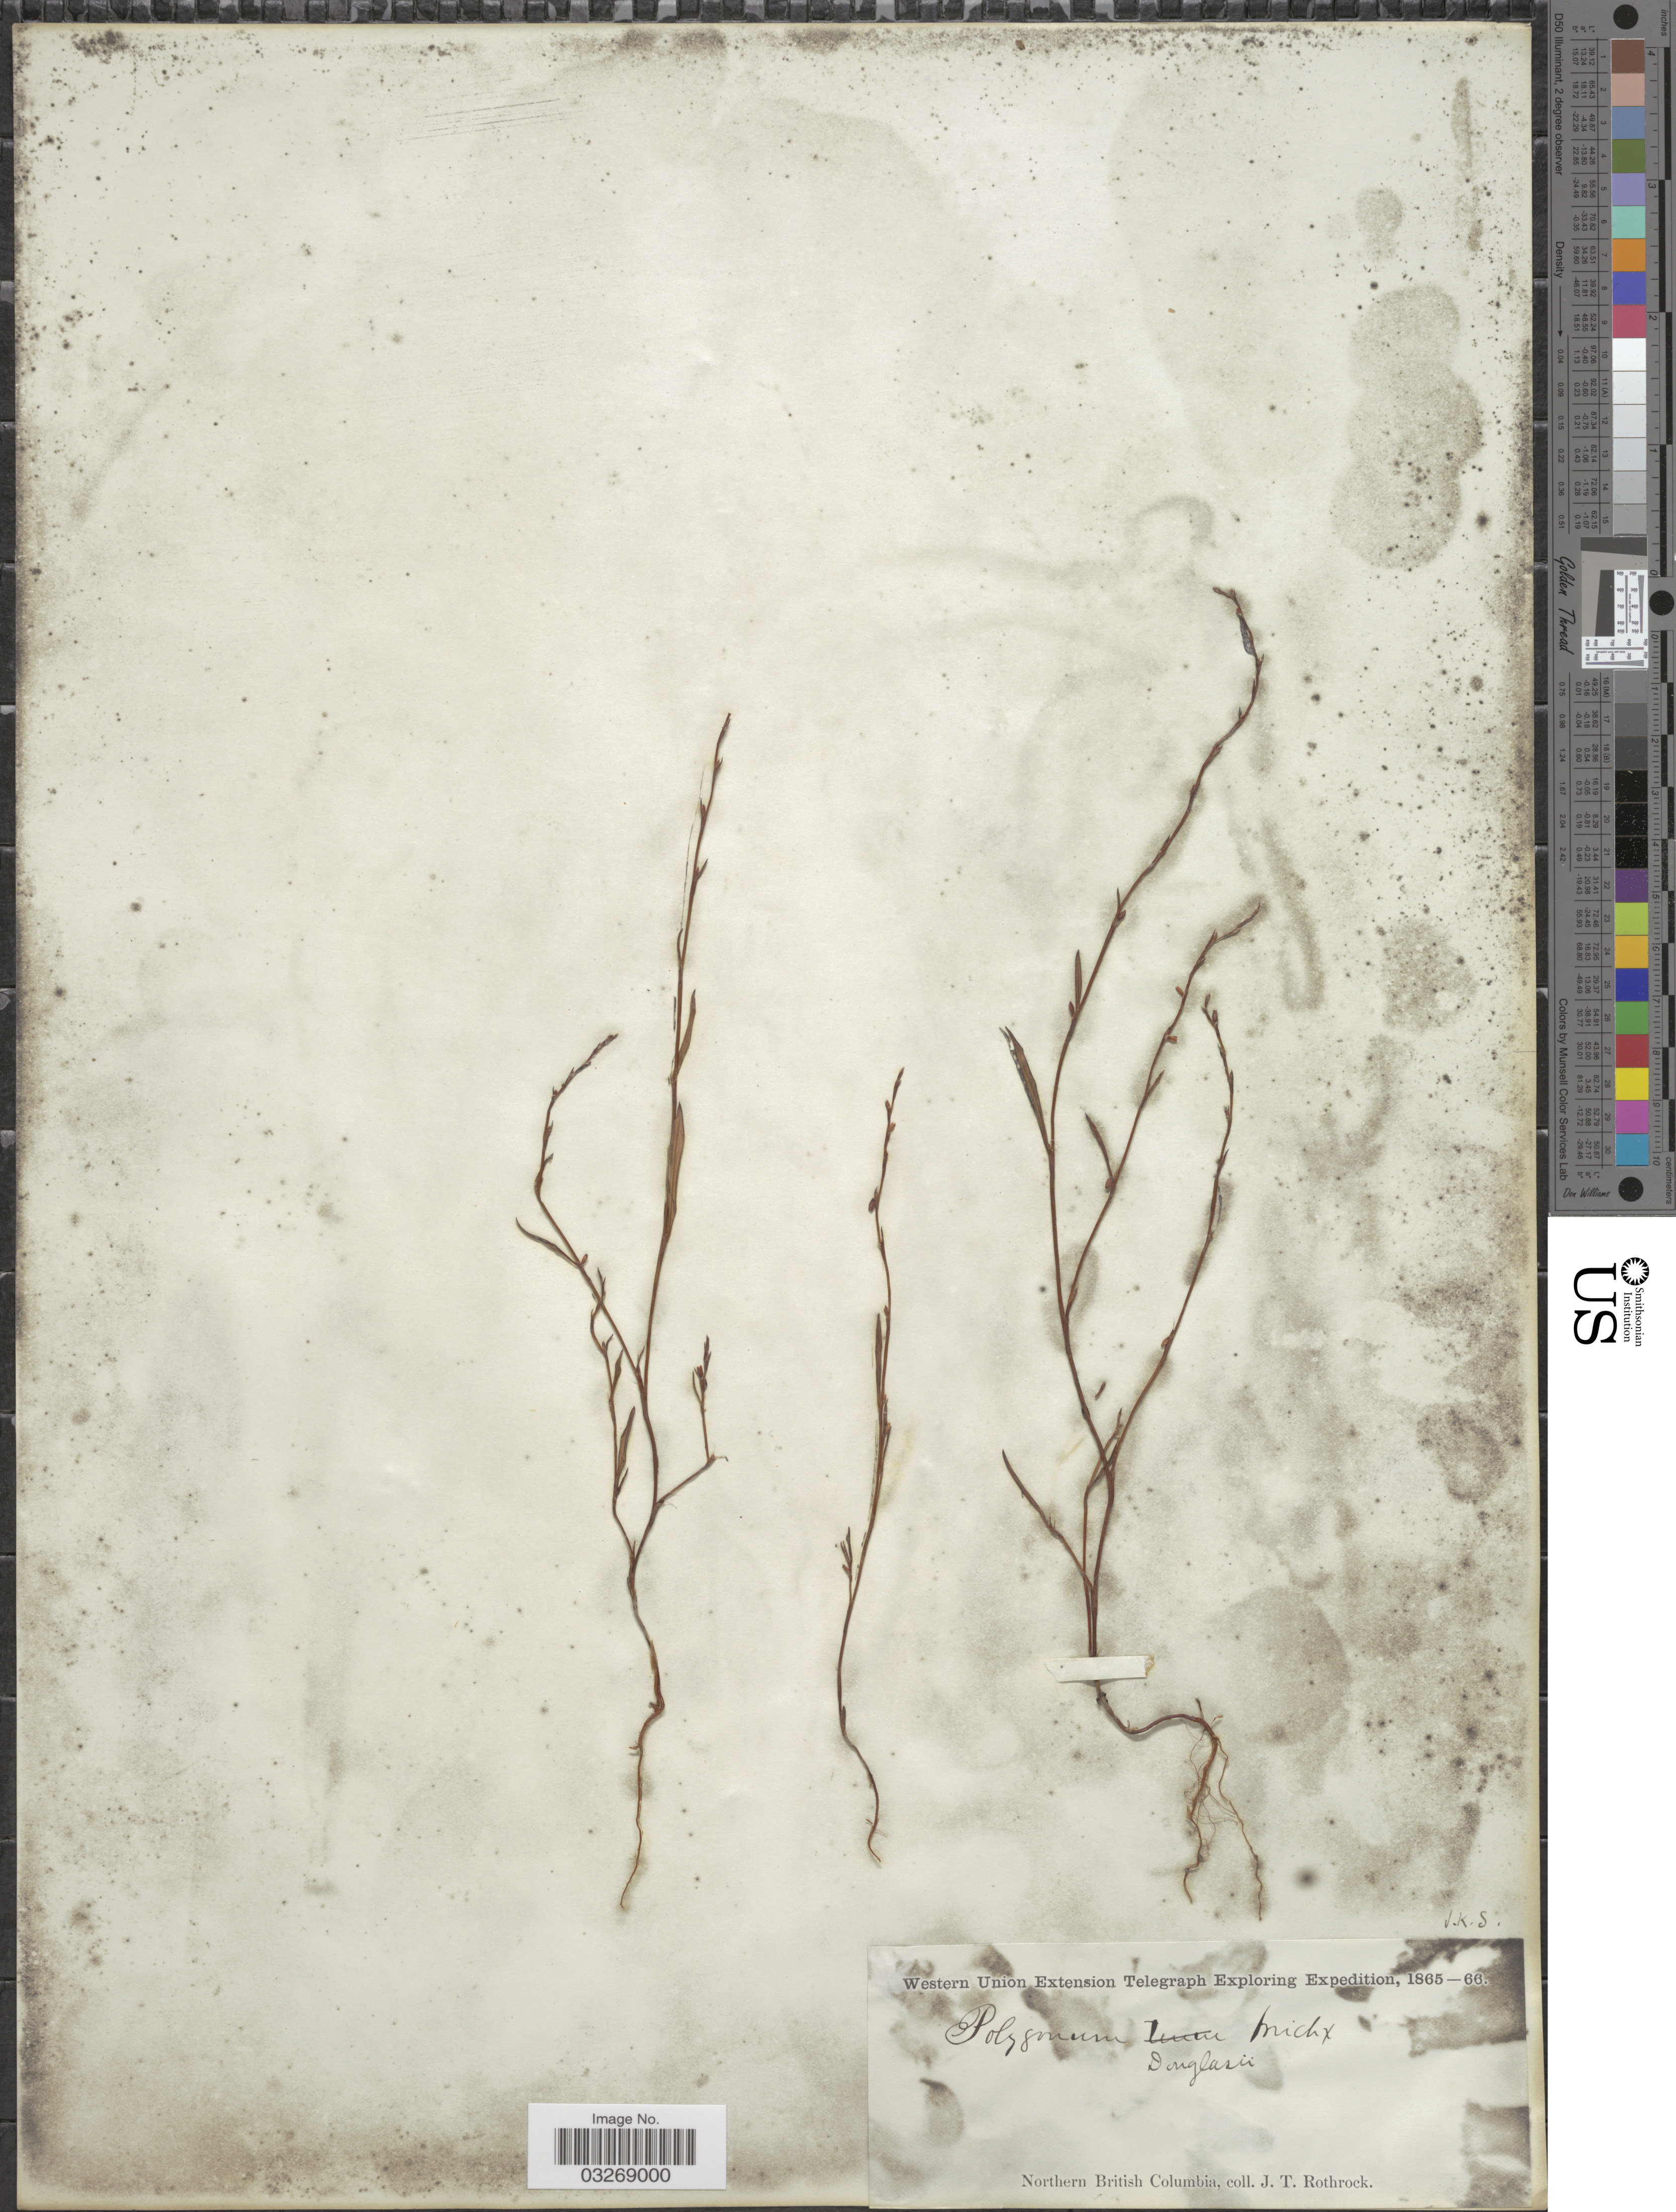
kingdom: Plantae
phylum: Tracheophyta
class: Magnoliopsida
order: Caryophyllales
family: Polygonaceae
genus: Polygonum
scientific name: Polygonum douglasii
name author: Greene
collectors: J. T. Rothrock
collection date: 1865/1866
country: Canada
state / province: British Columbia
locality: Northern British Columbia.